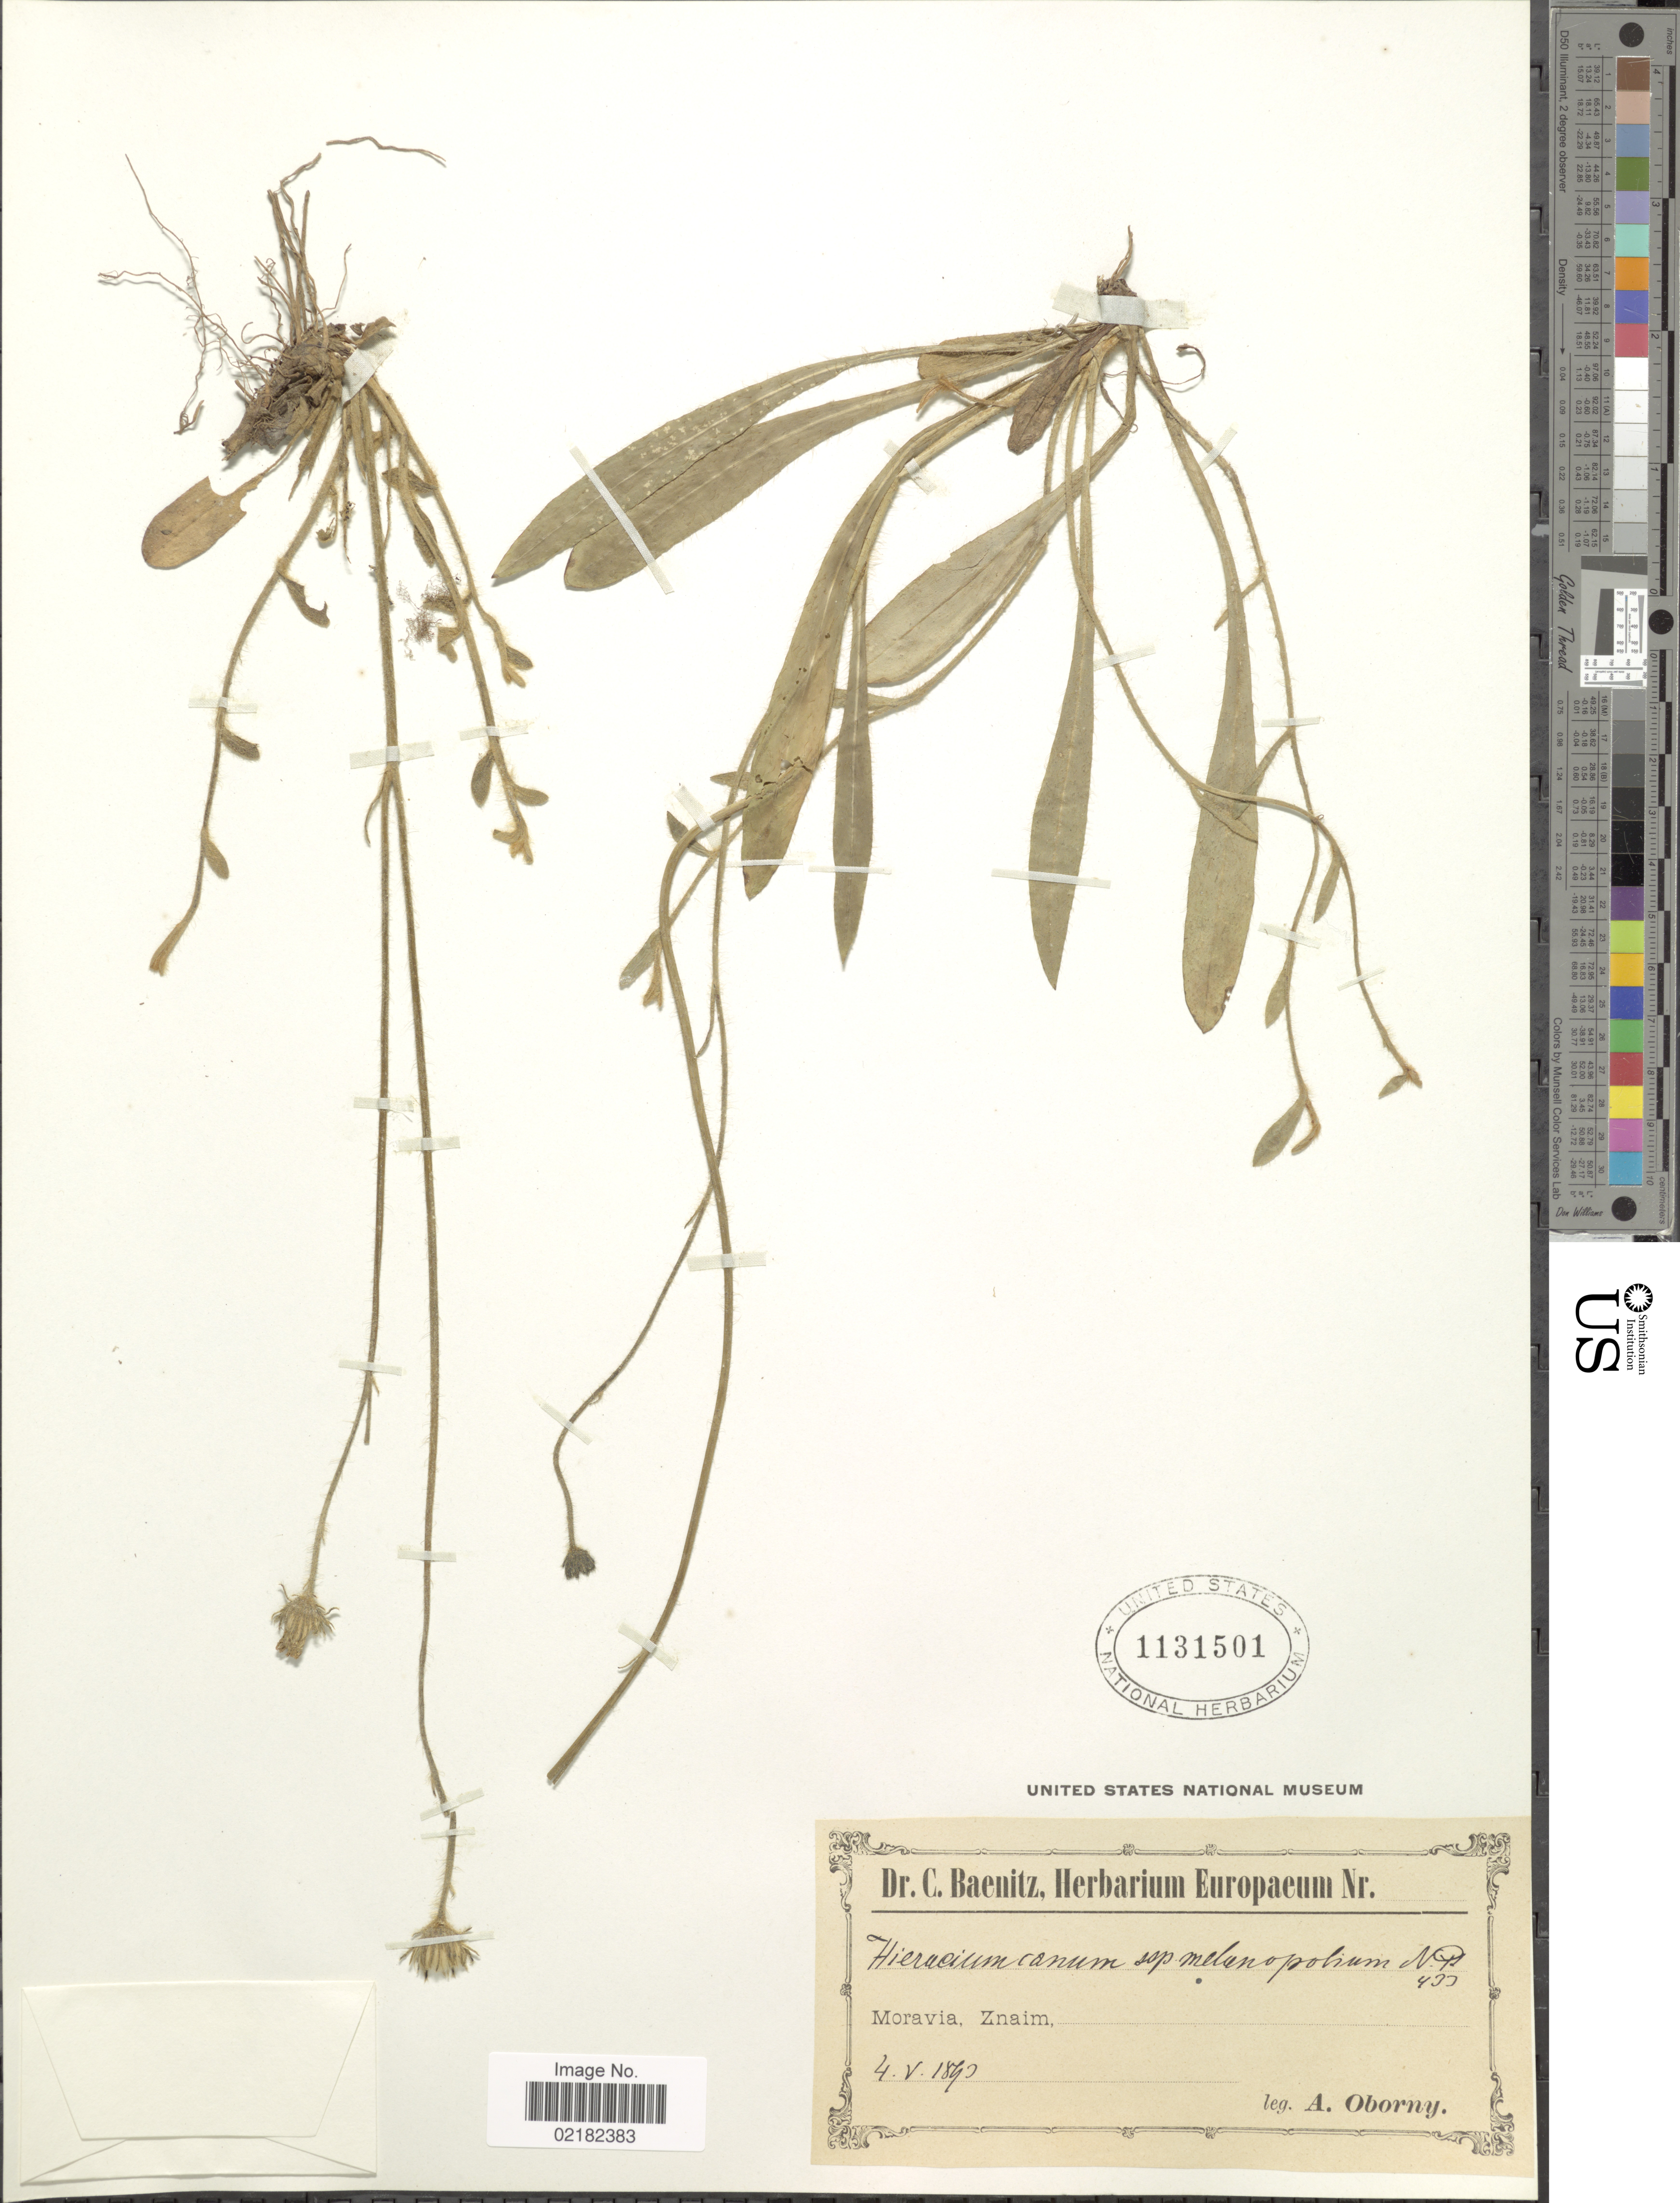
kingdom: Plantae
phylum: Tracheophyta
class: Magnoliopsida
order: Asterales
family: Asteraceae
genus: Hieracium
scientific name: Hieracium canum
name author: Peter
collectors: A. Oborny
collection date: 1893-05-04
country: Czechia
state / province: Moravian-Silesian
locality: Moravia, Znaim.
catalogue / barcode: US 1131501